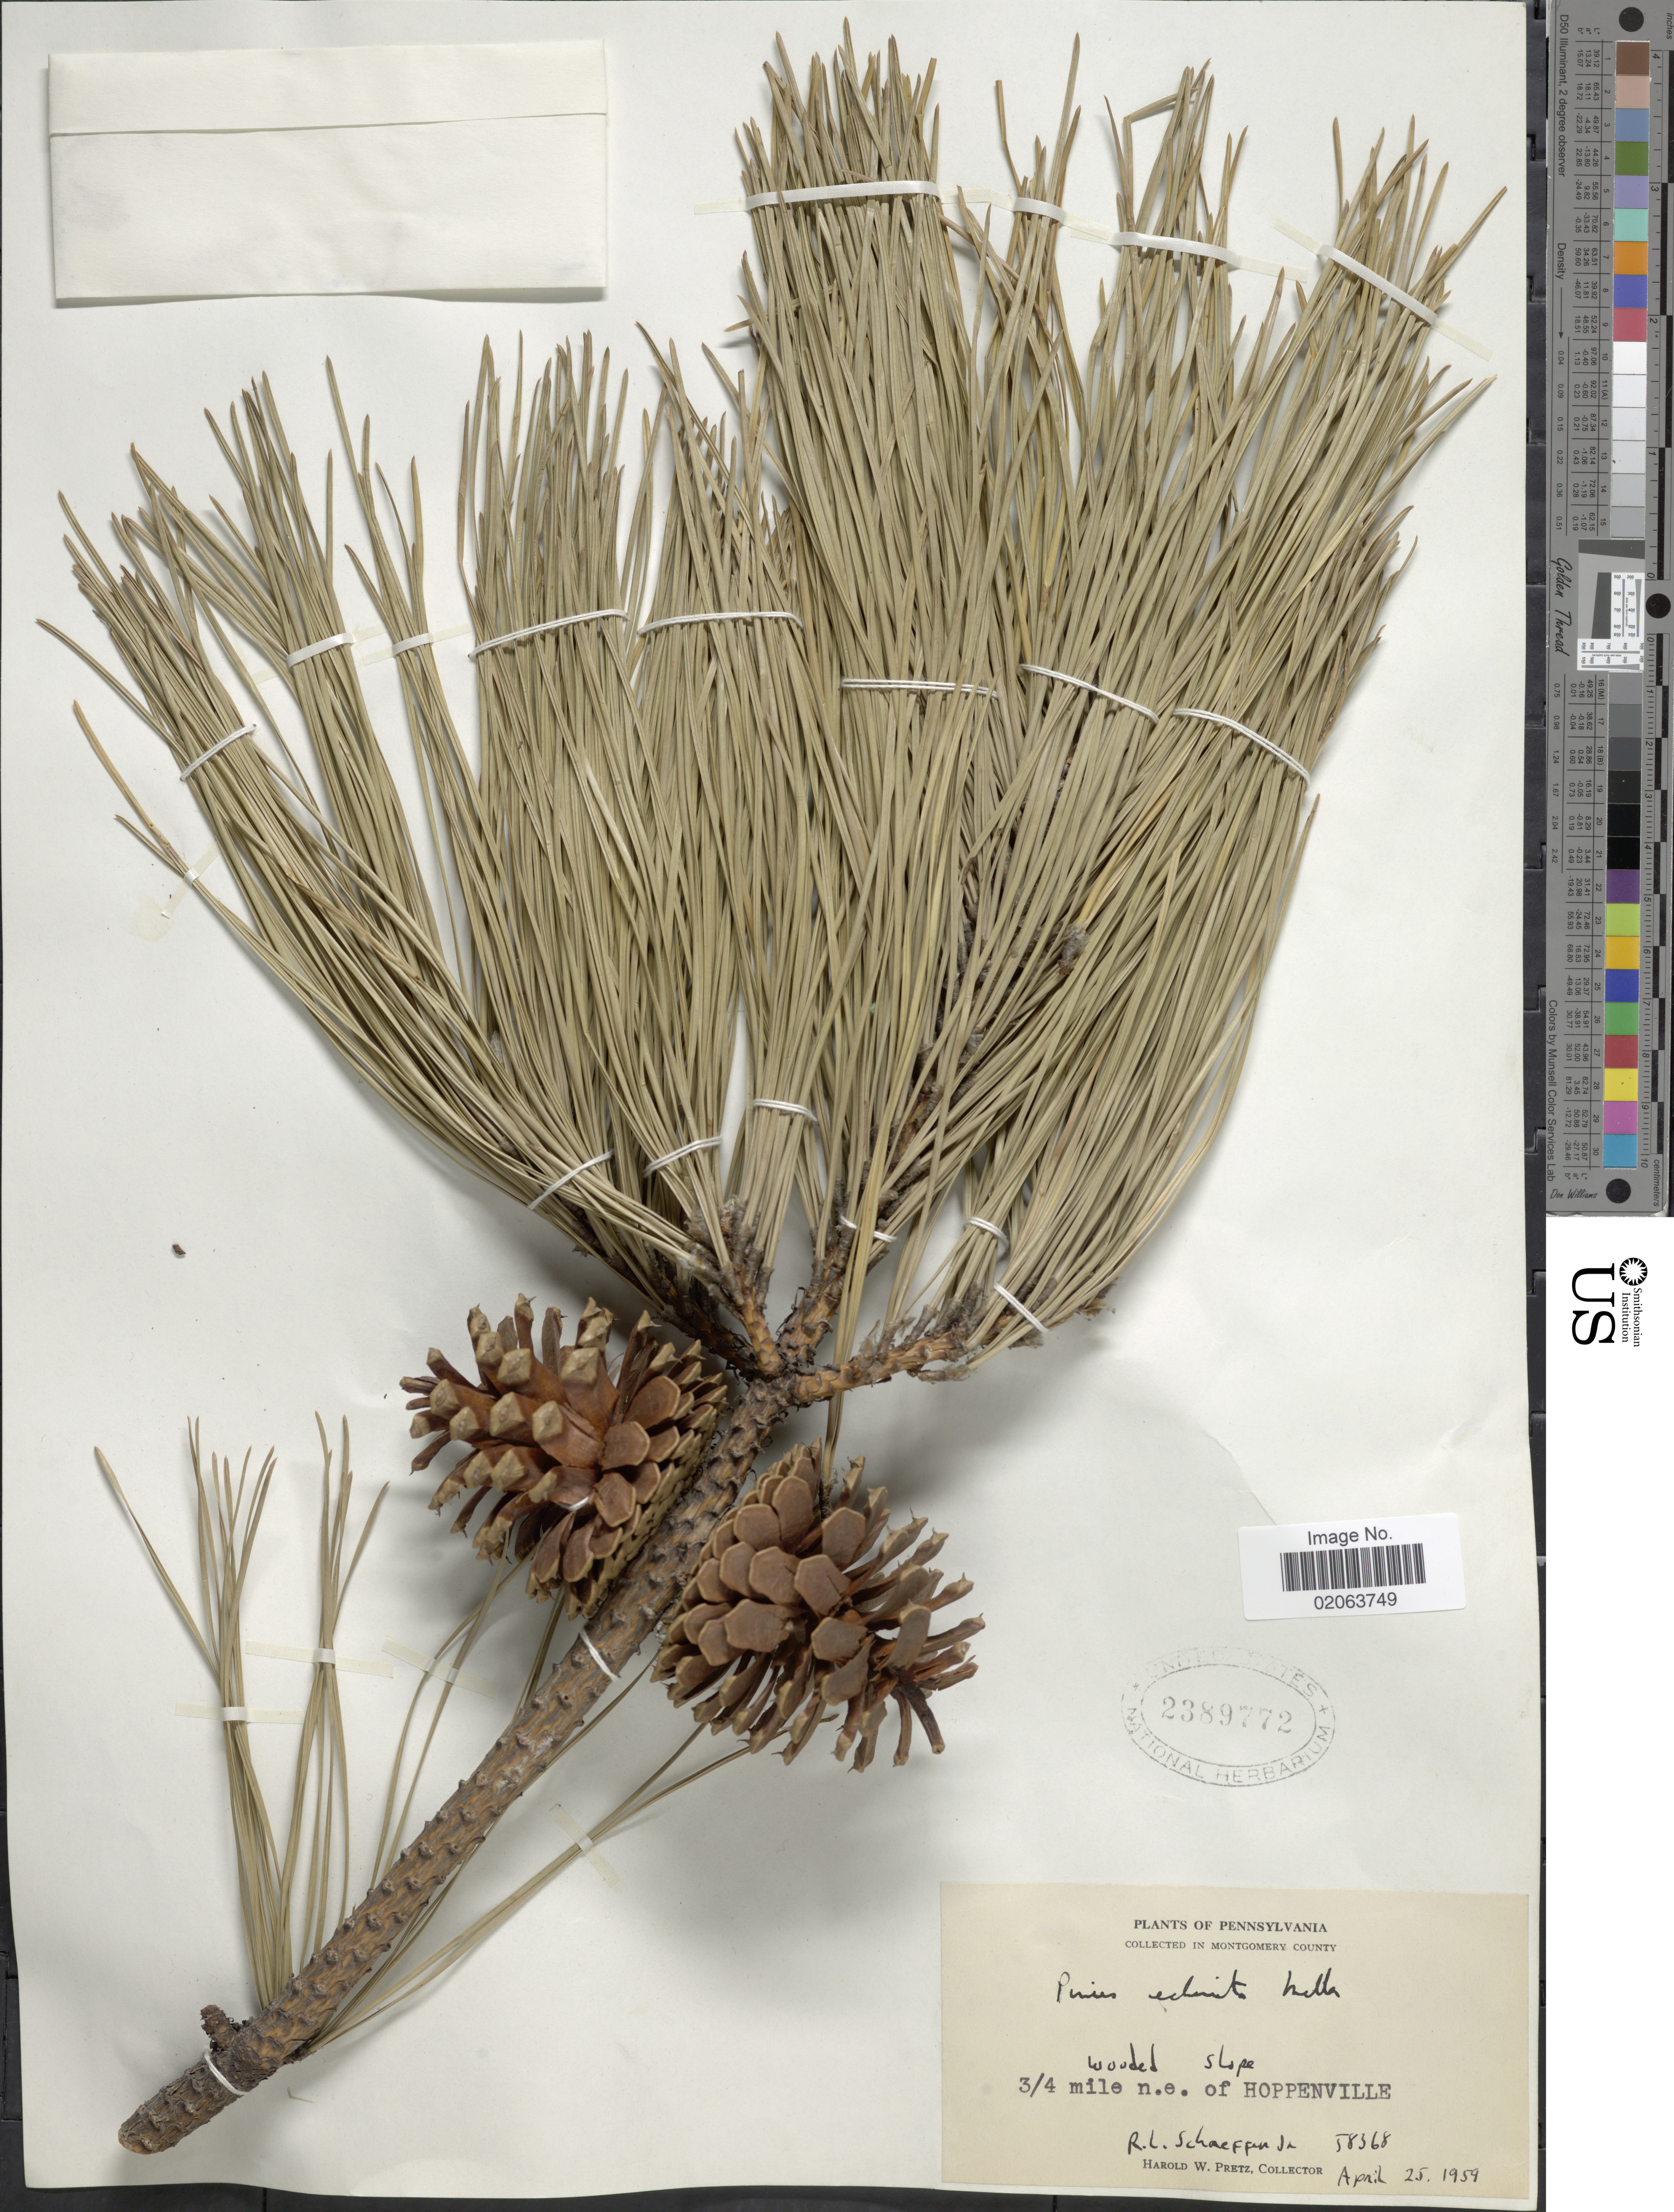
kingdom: Plantae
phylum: Tracheophyta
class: Pinopsida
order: Pinales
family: Pinaceae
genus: Pinus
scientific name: Pinus echinata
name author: Mill.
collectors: R. L. Schaeffer Jr. & H. W. Pretz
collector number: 58368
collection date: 1959-04-25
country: United States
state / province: Pennsylvania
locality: Montgomery County. wooded slope. 3/4 mile n.e. of Hoppenville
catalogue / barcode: US 2389772